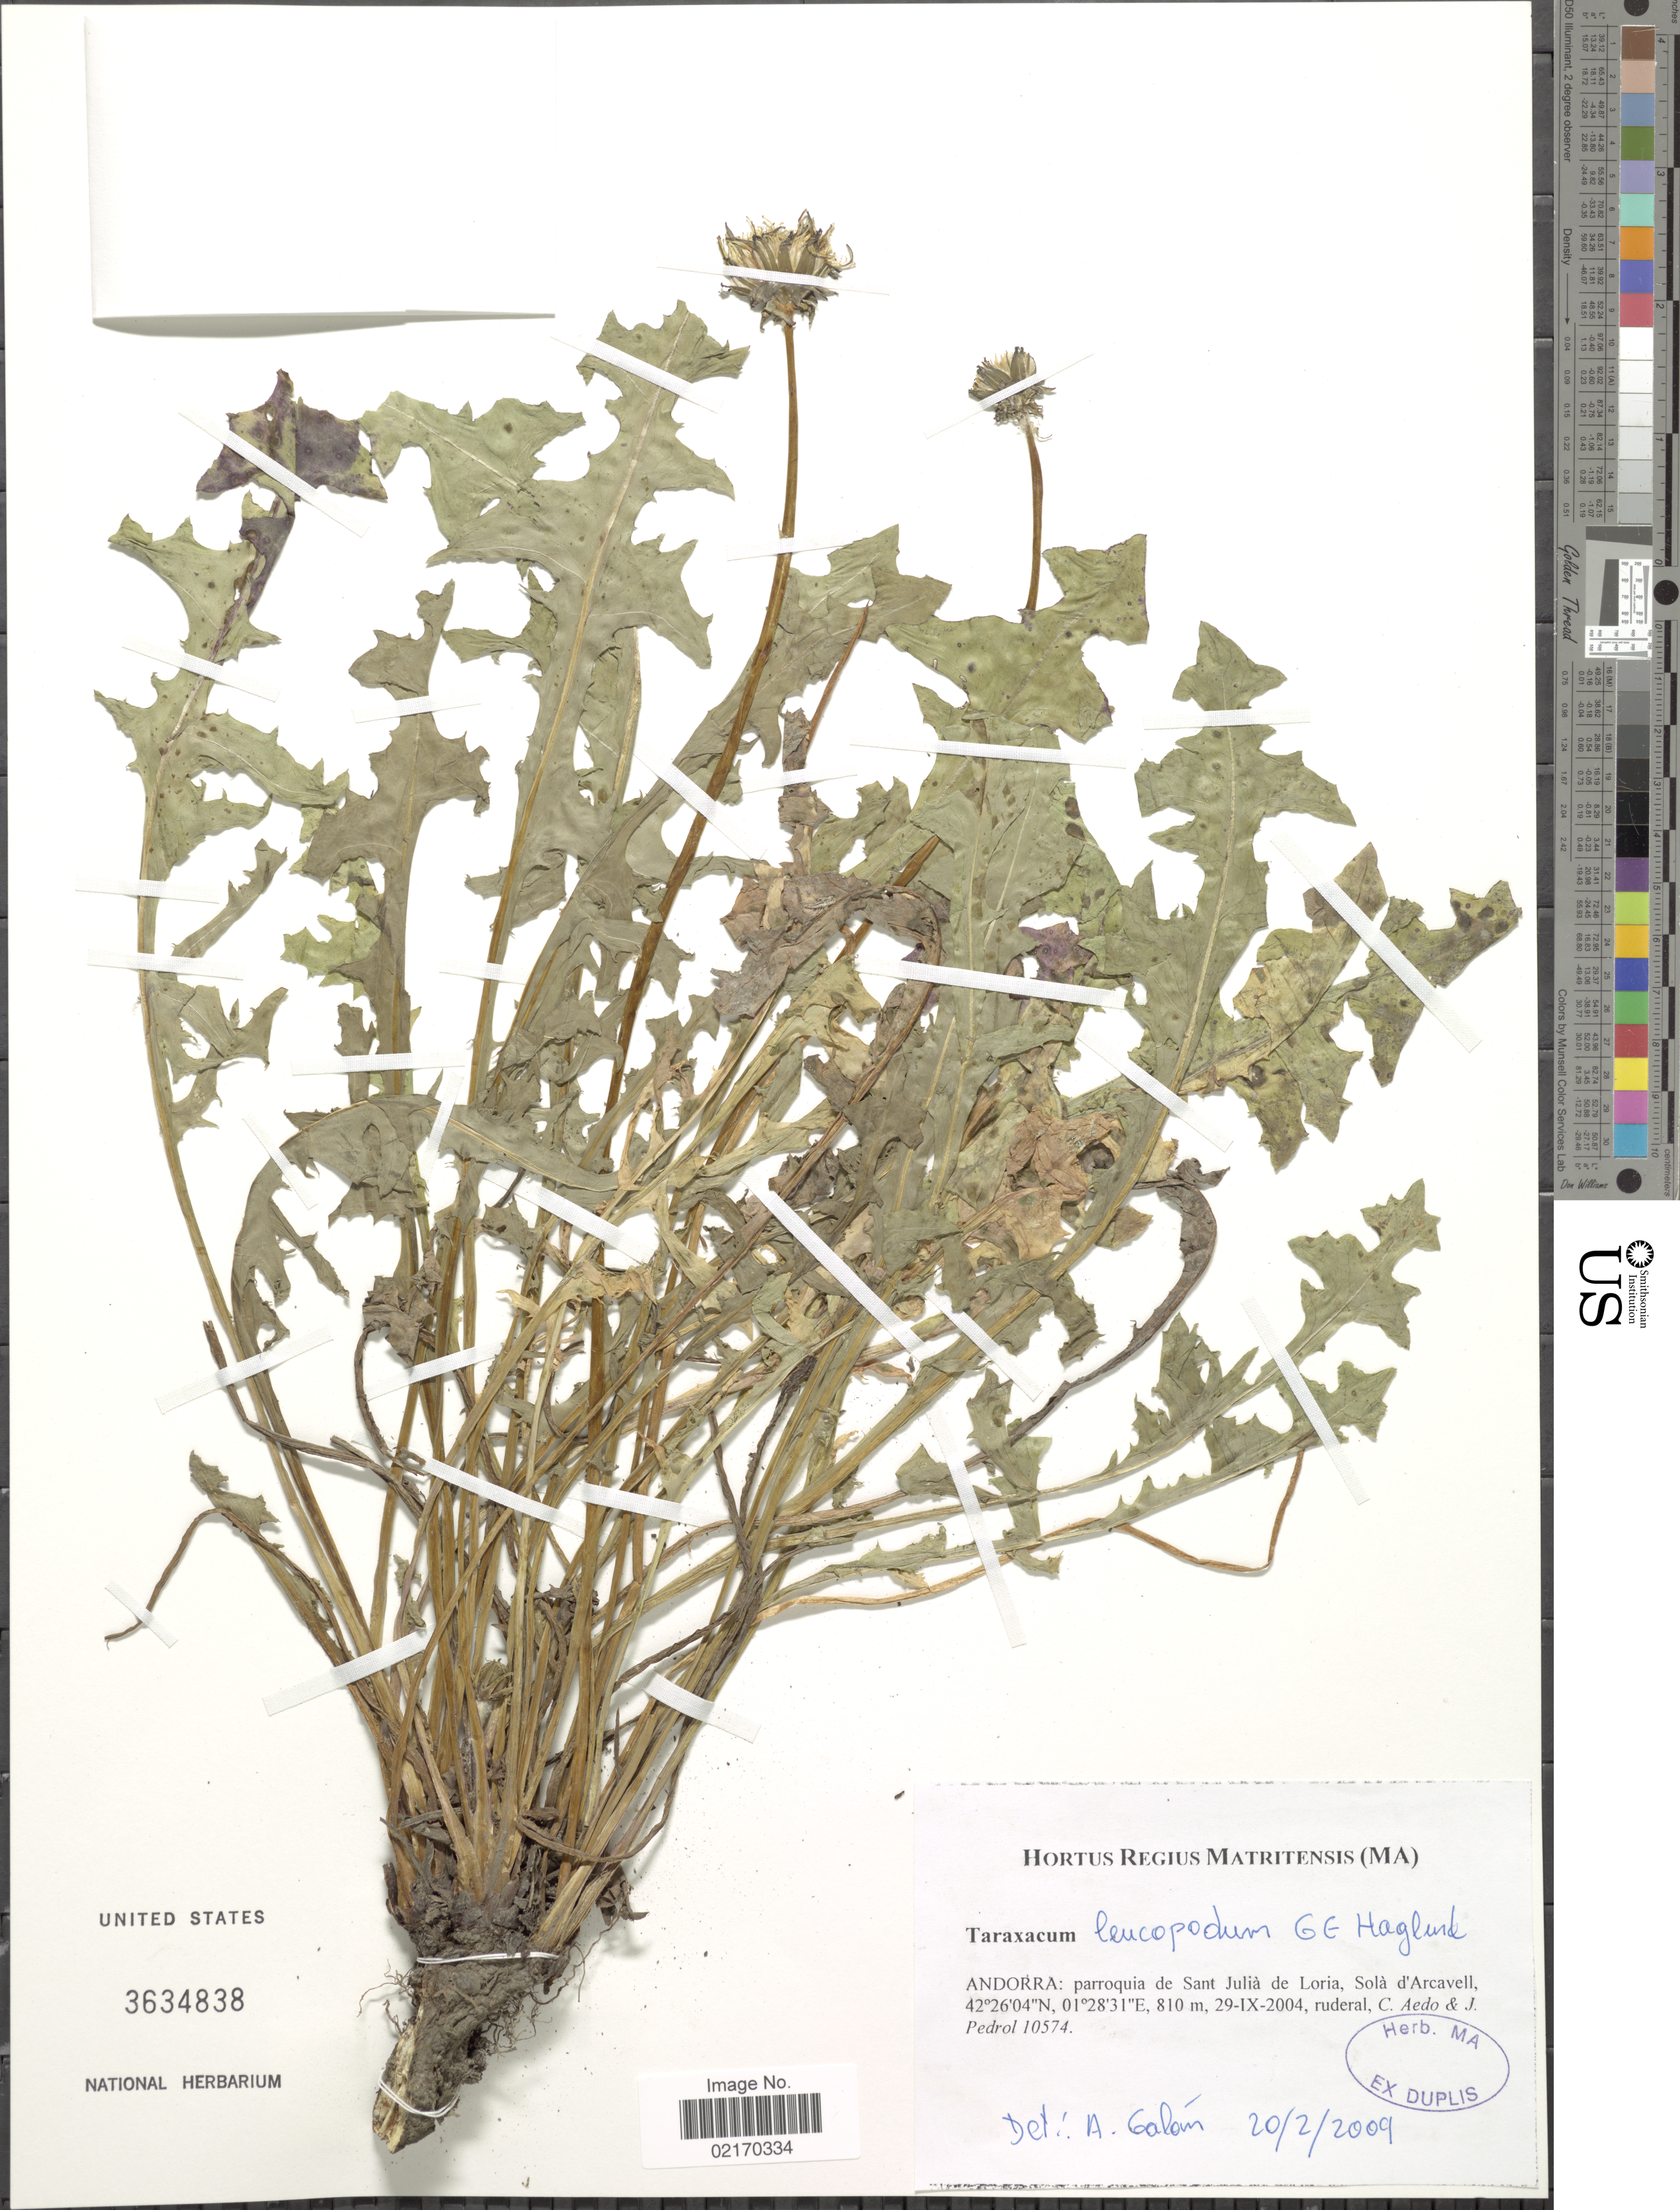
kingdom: Plantae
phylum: Tracheophyta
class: Magnoliopsida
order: Asterales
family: Asteraceae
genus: Taraxacum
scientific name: Taraxacum leucopodum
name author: G.E. Haglund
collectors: C. Aedo & J. Pedrol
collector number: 10574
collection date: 2004-04-29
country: Andorra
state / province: Sant Julia de Lòria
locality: Parroquia de Sant Julia de Loria, Sola d'Arcavell,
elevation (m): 810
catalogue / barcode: US 3634838